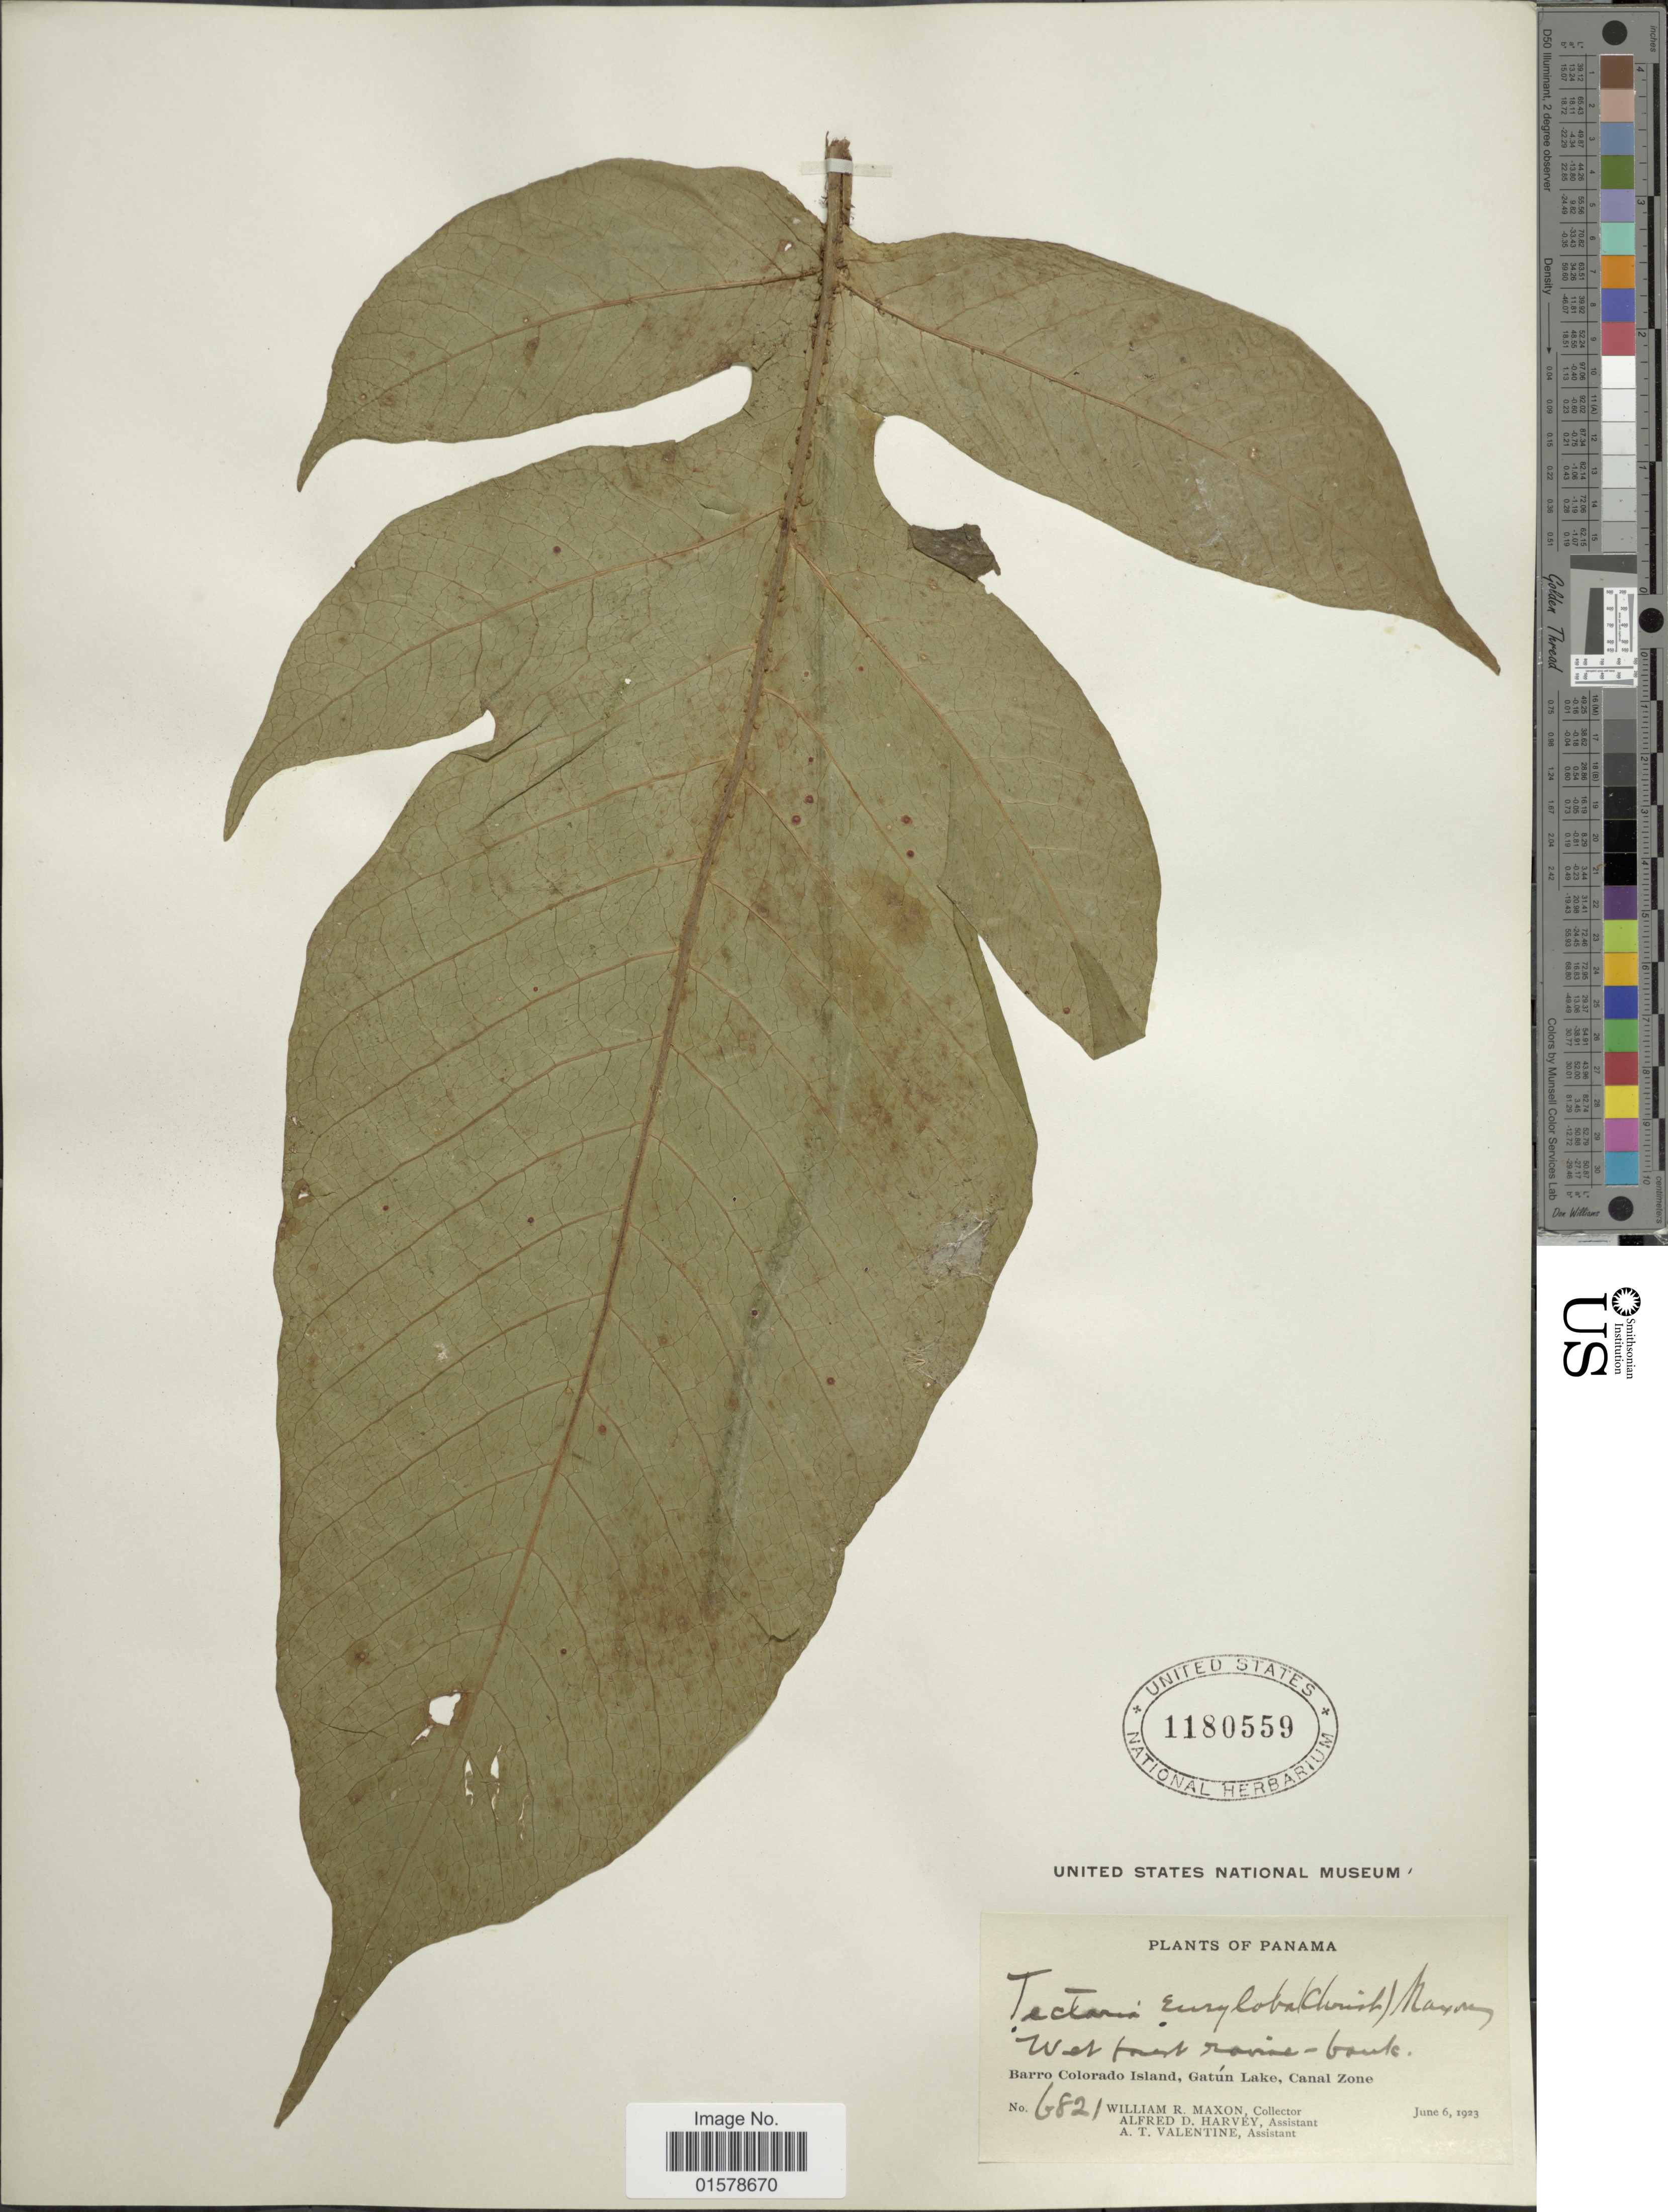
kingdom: Plantae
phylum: Tracheophyta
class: Polypodiopsida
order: Polypodiales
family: Tectariaceae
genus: Tectaria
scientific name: Tectaria nicotianifolia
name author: (Baker) C. Chr.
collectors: W. R. Maxon, A. D. Harvey & A. Valentine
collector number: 6821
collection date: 1923-06-06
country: Panama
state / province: Panamá Oeste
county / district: Canal Zone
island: Barro Colorado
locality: Barro Colorado Island,m Gatun Lake, Canal Zone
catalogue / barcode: US 1180559